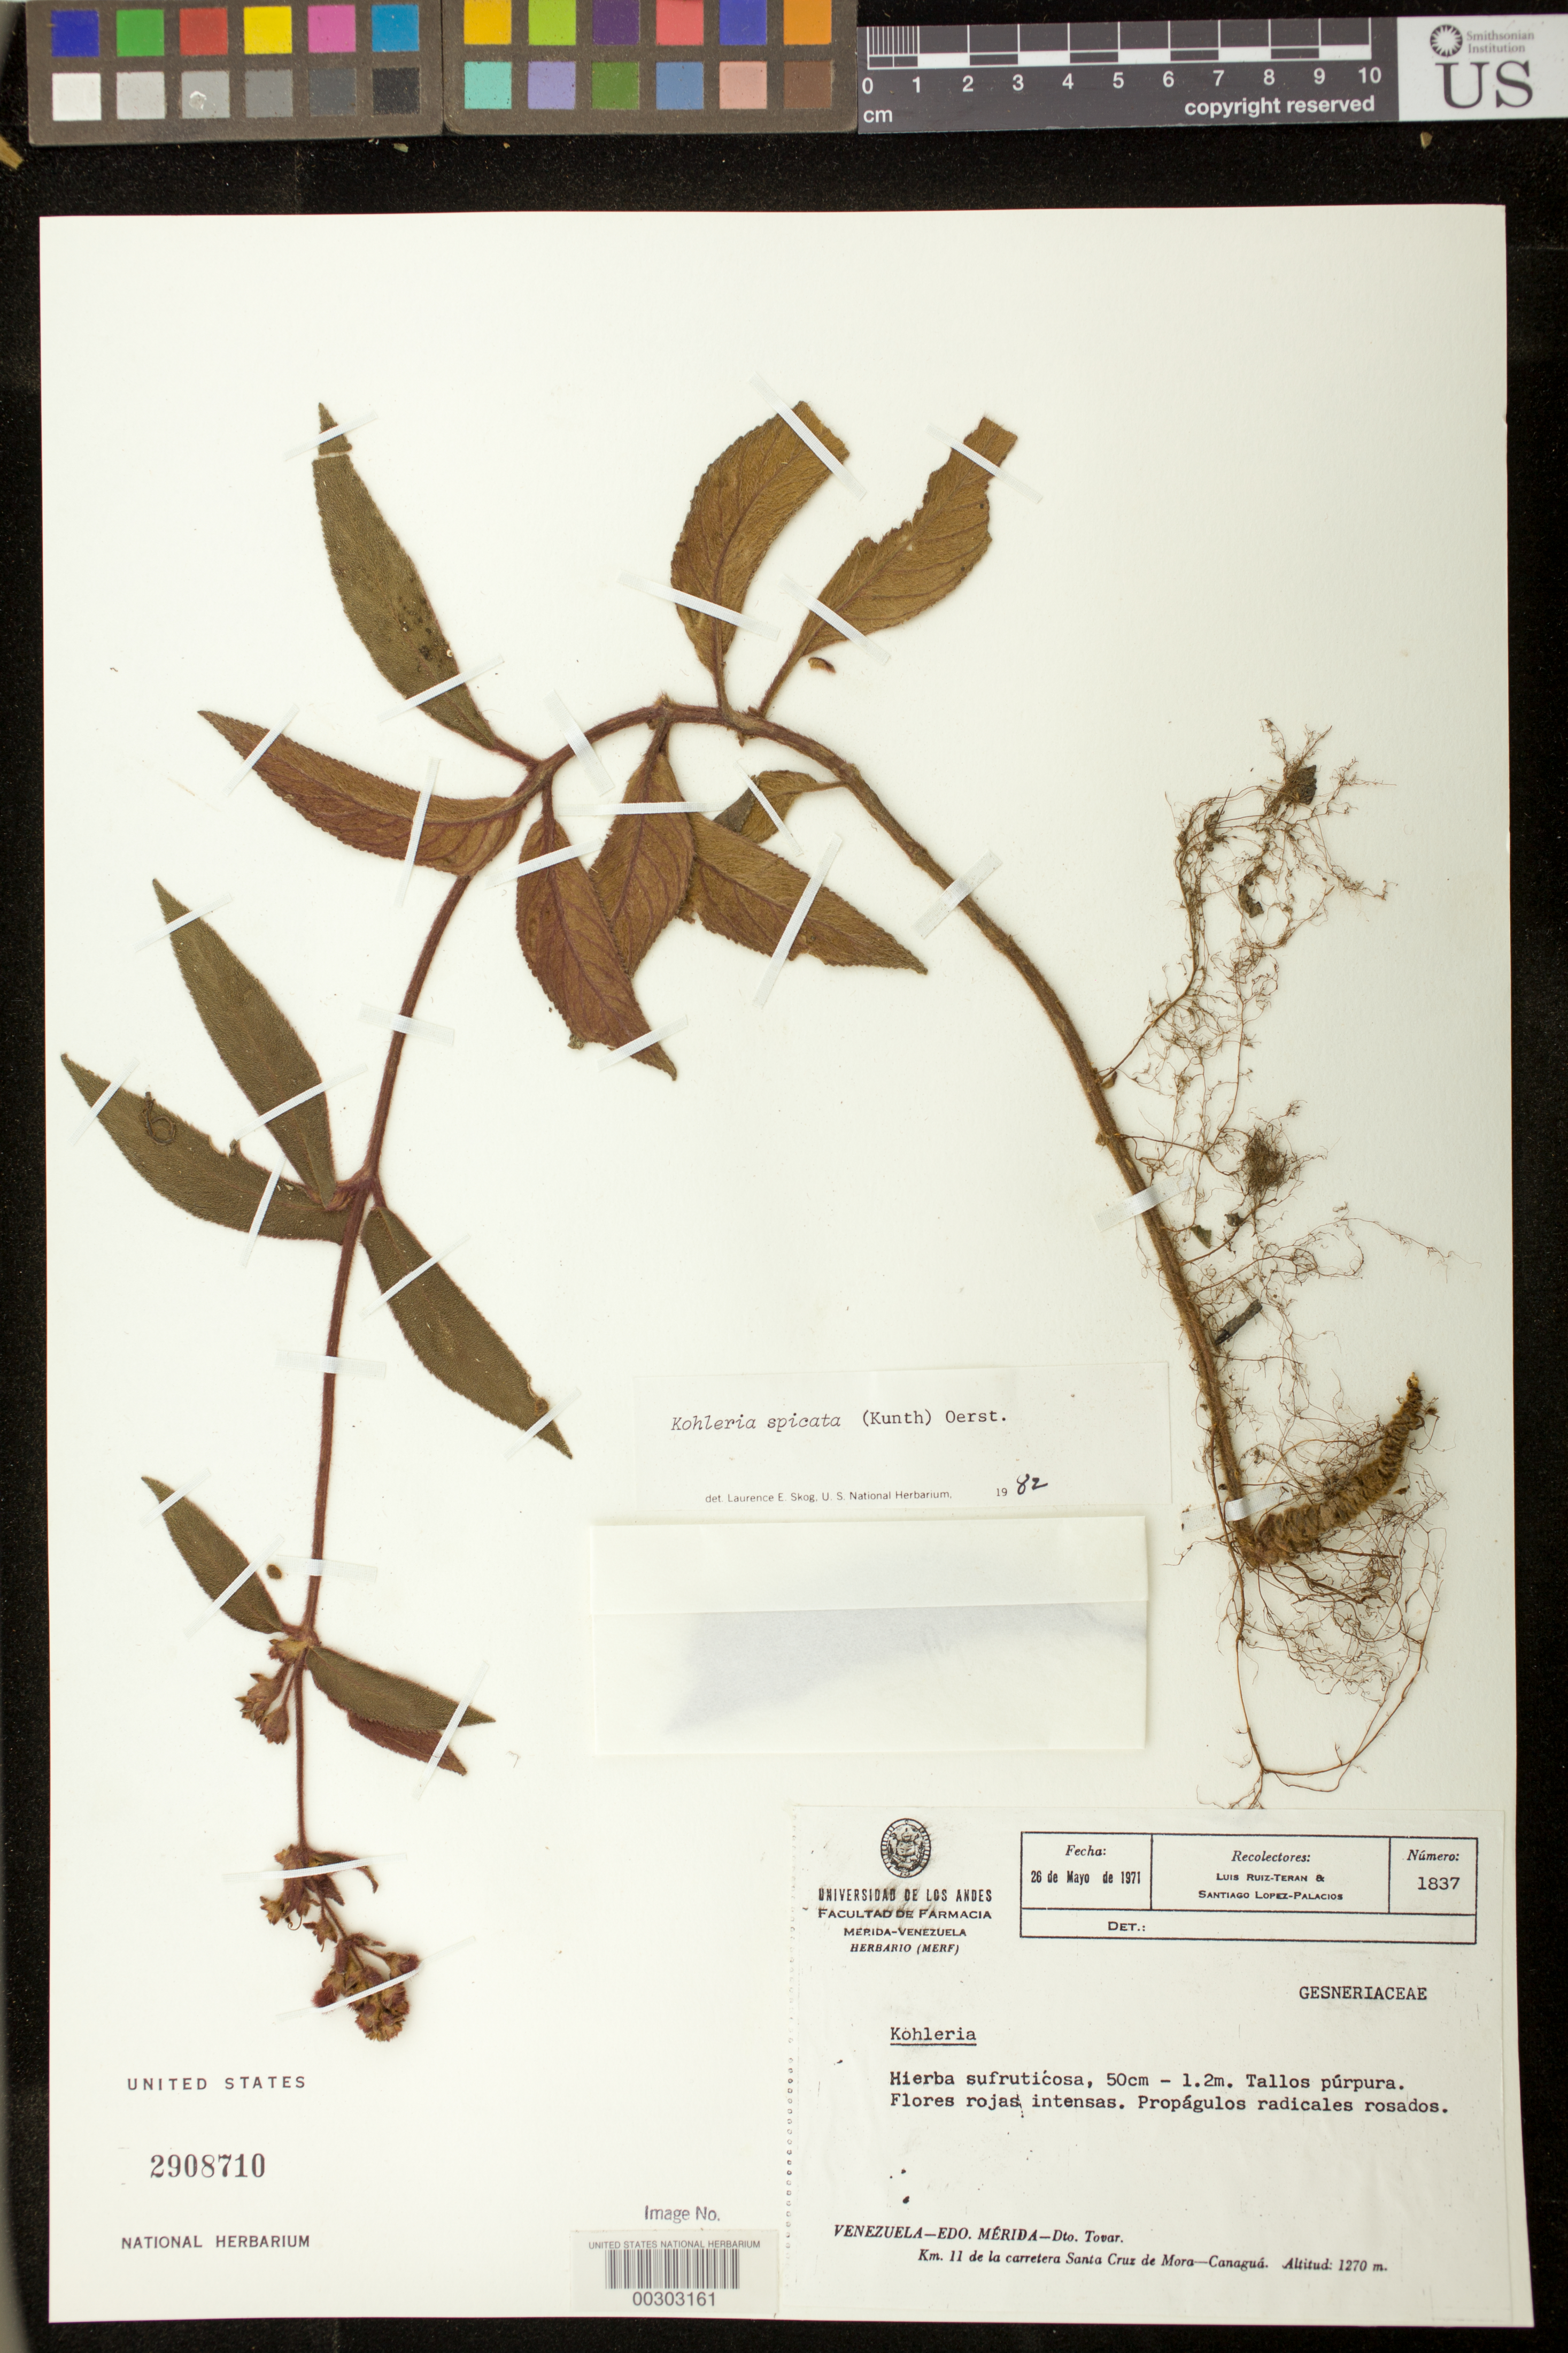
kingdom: Plantae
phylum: Tracheophyta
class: Magnoliopsida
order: Lamiales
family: Gesneriaceae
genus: Kohleria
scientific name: Kohleria spicata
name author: (Kunth) Oerst.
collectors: L. E. Ruíz-Terán & S. Lopez-P.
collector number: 1837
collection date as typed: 26 May 1971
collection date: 1971-05-26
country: Venezuela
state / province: Mérida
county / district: Tovar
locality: Dist. Tovar, km 11 from Santa Cruz de Mora-Canagua highway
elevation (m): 1270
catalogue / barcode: US 2908710